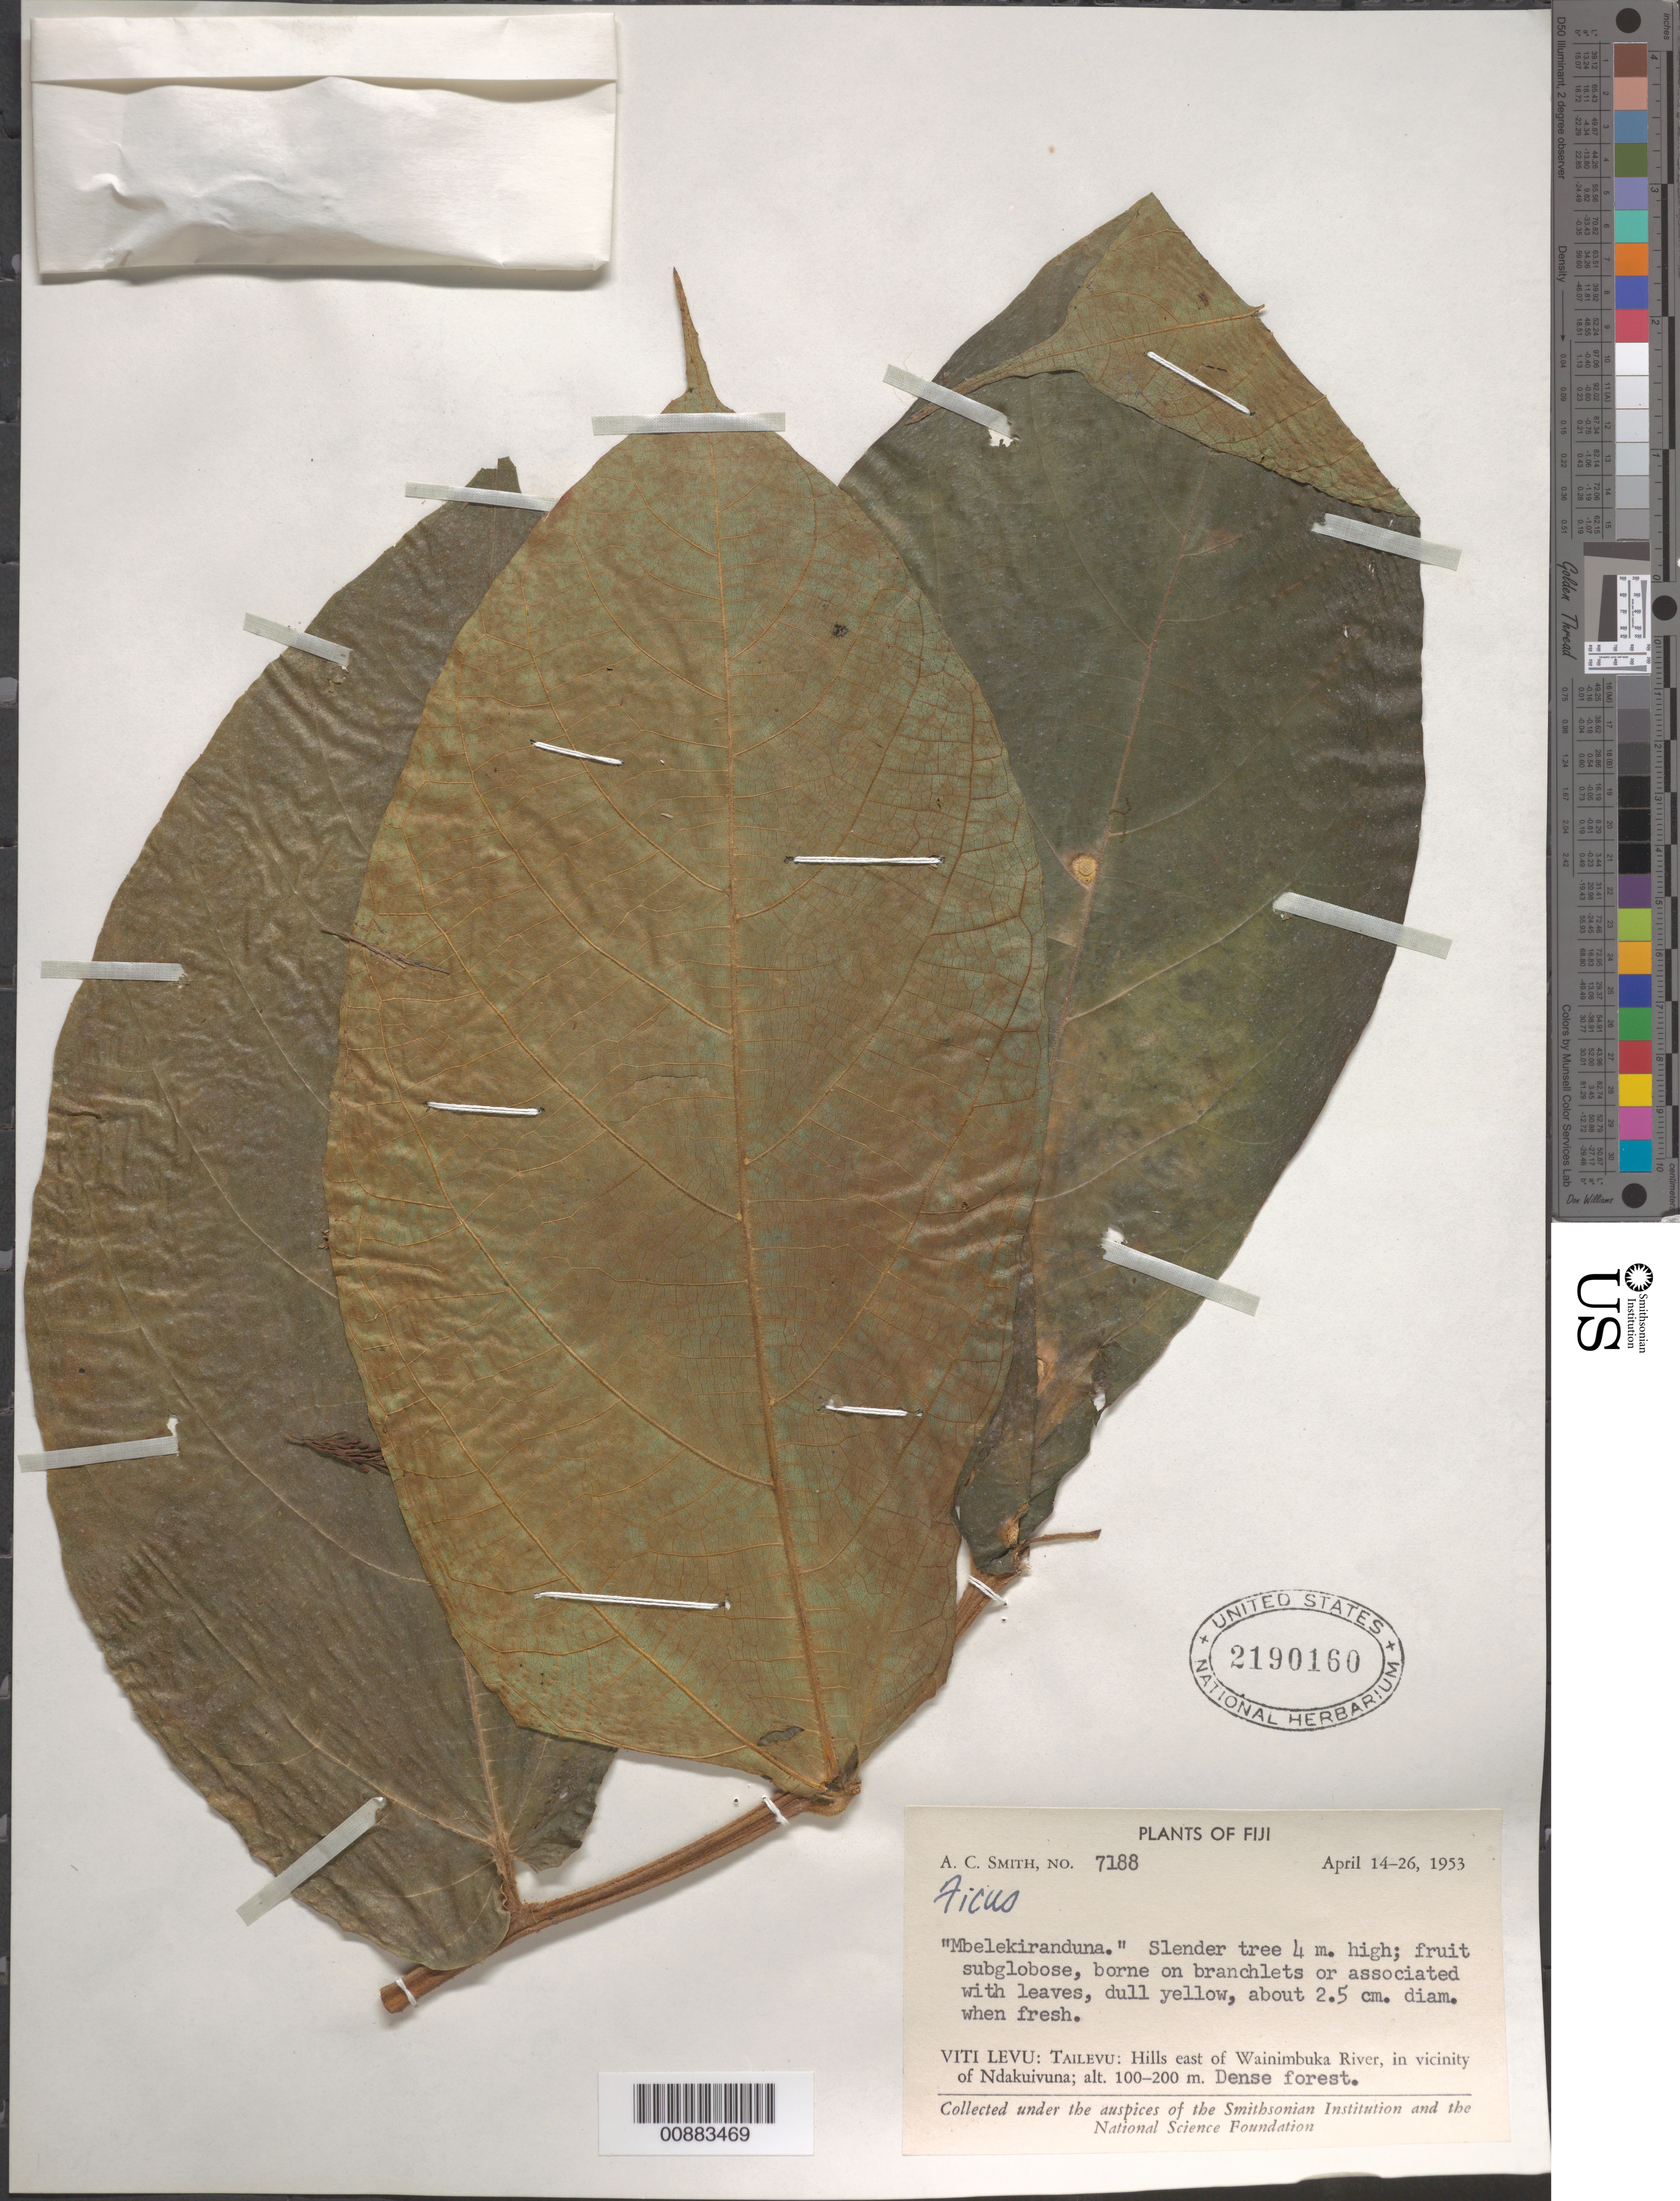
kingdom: Plantae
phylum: Tracheophyta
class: Magnoliopsida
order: Rosales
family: Moraceae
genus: Ficus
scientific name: Ficus sp.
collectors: C. A. Smith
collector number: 7188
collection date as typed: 14 Apr 1953 to 26 Apr 1953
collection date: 1953-04-14/1953-04-26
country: Fiji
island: Viti Levu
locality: Taievu, hills east of Wainimbuka River, in the vicinity of Ndakuivuna.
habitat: dense forest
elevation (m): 100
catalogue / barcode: US 2190160